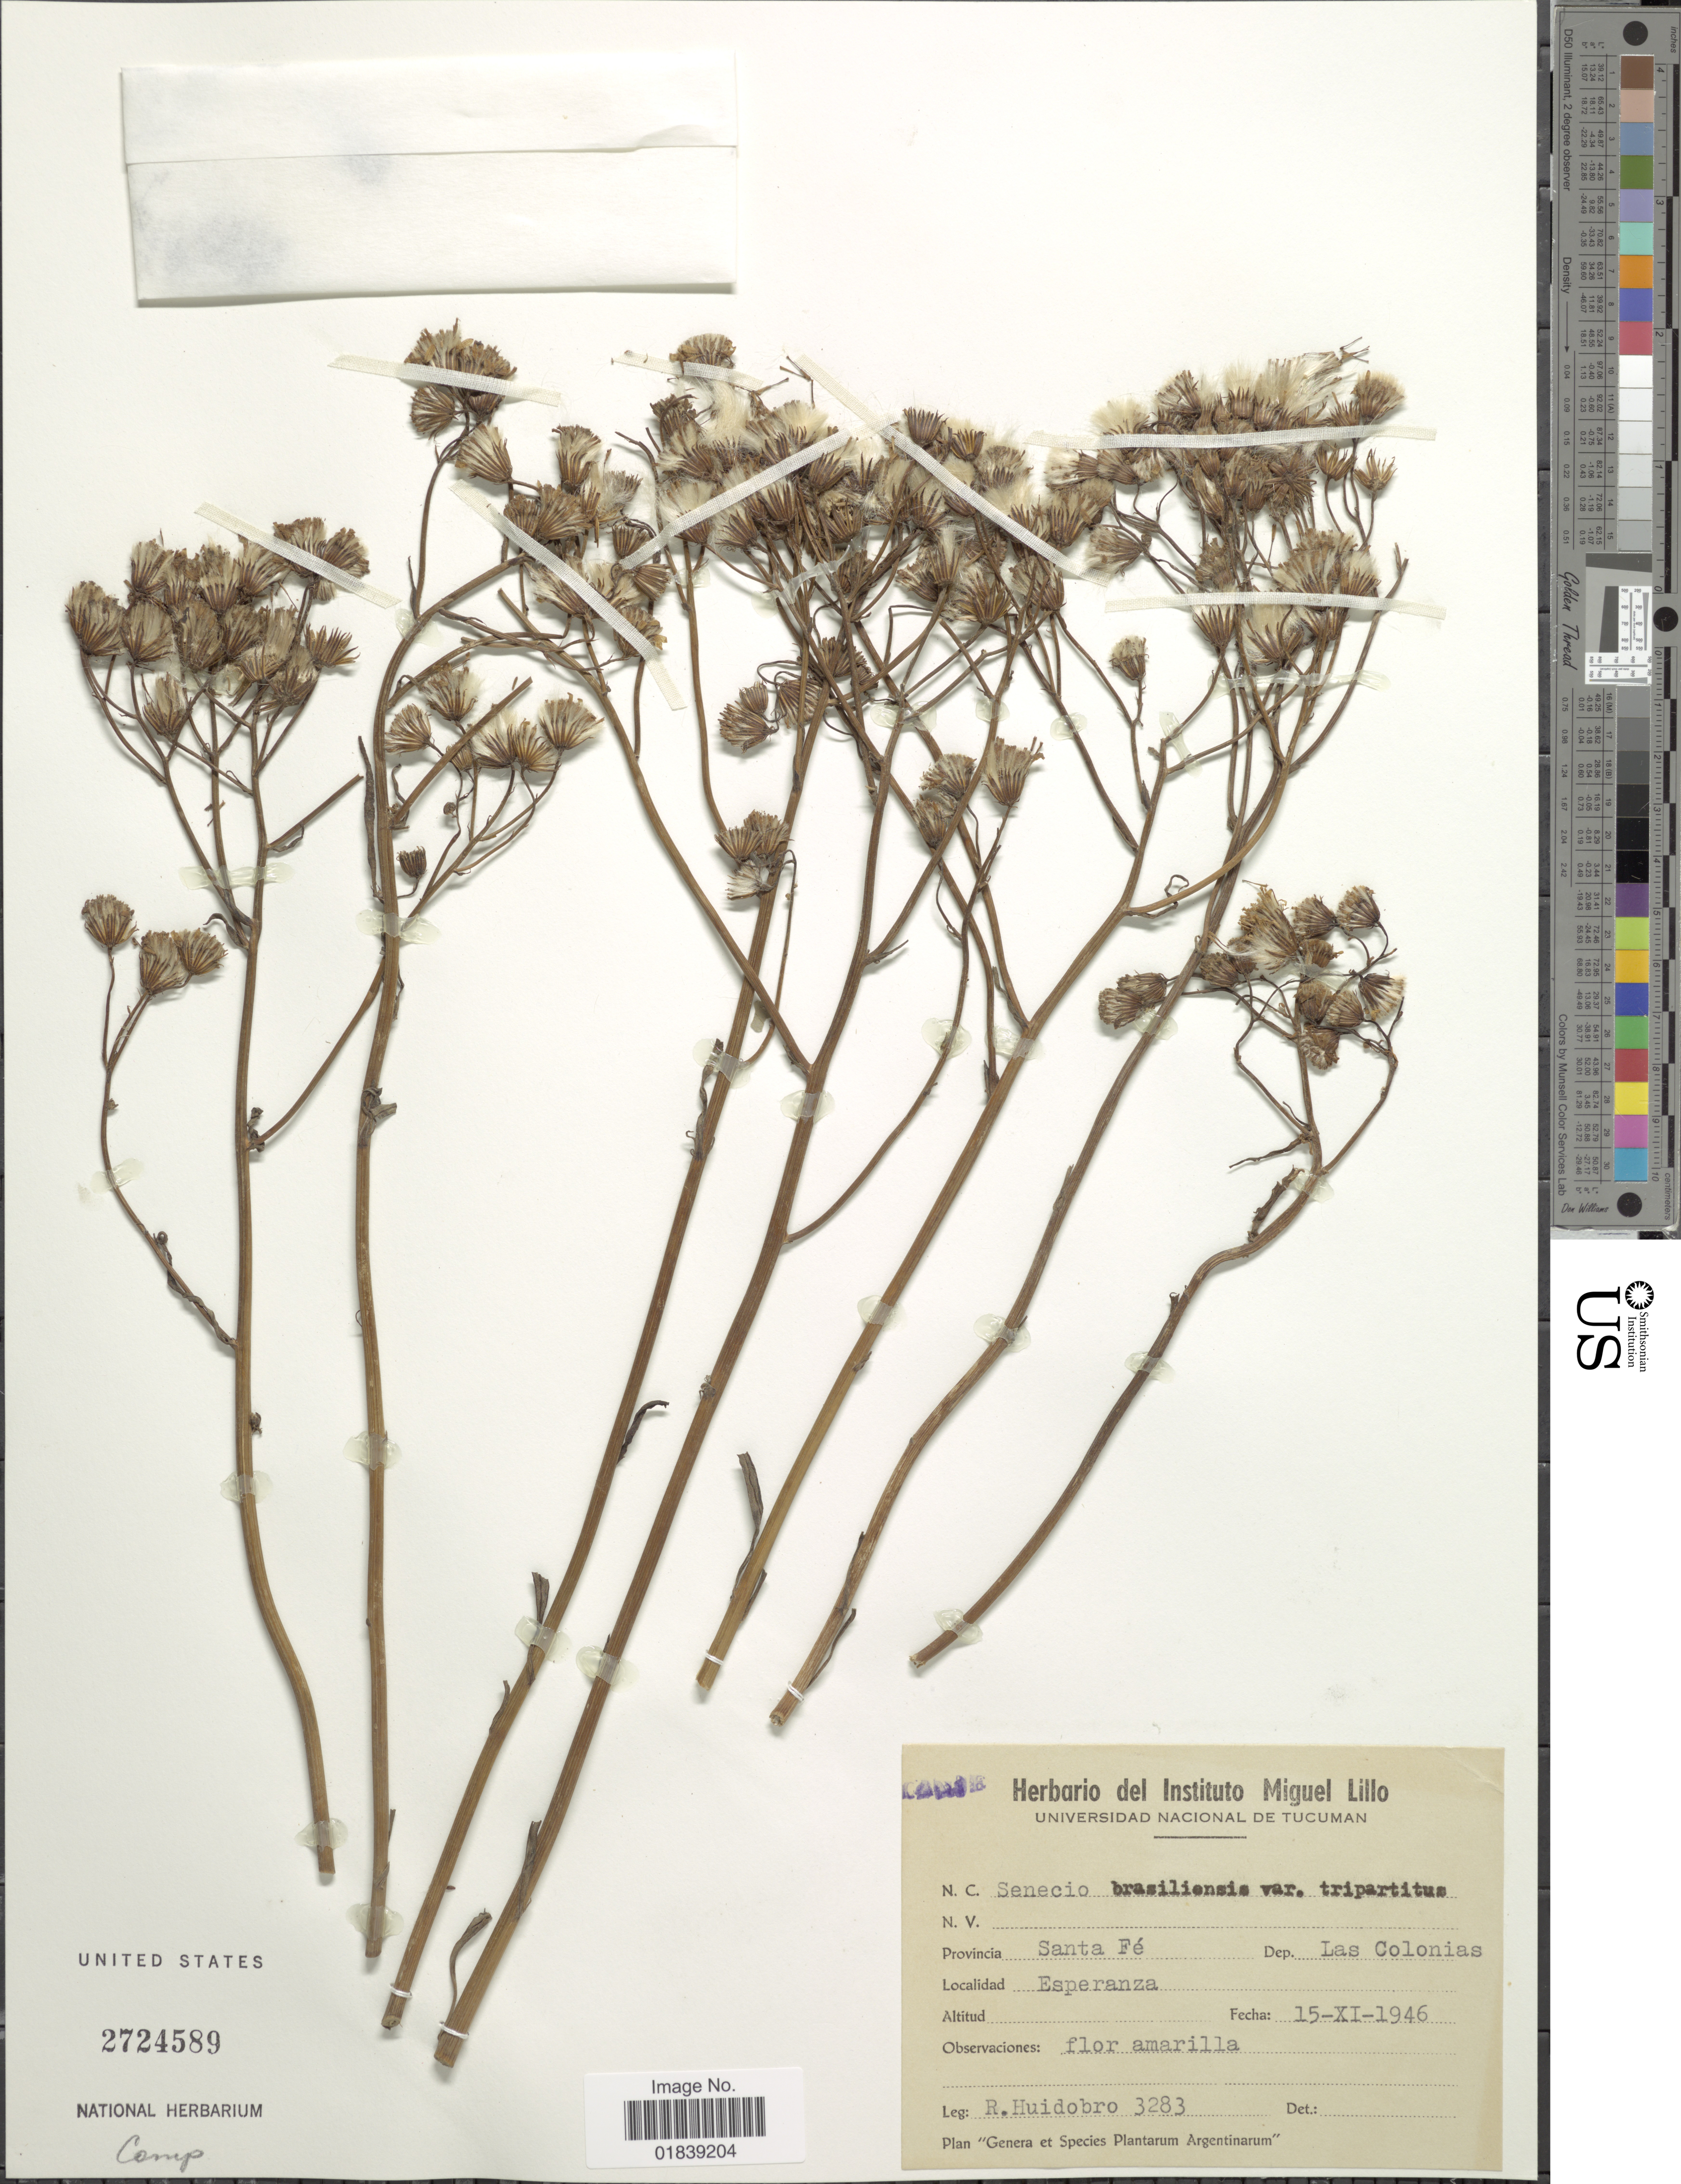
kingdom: Plantae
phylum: Tracheophyta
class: Magnoliopsida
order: Asterales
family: Asteraceae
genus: Senecio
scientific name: Senecio brasiliensis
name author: (Spreng.) Less.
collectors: M. Ruiz Huidobro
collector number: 3283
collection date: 1946-11-15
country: Argentina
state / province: Santa Fe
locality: Dep. Las Colonias, Esperanza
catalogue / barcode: US 2724589